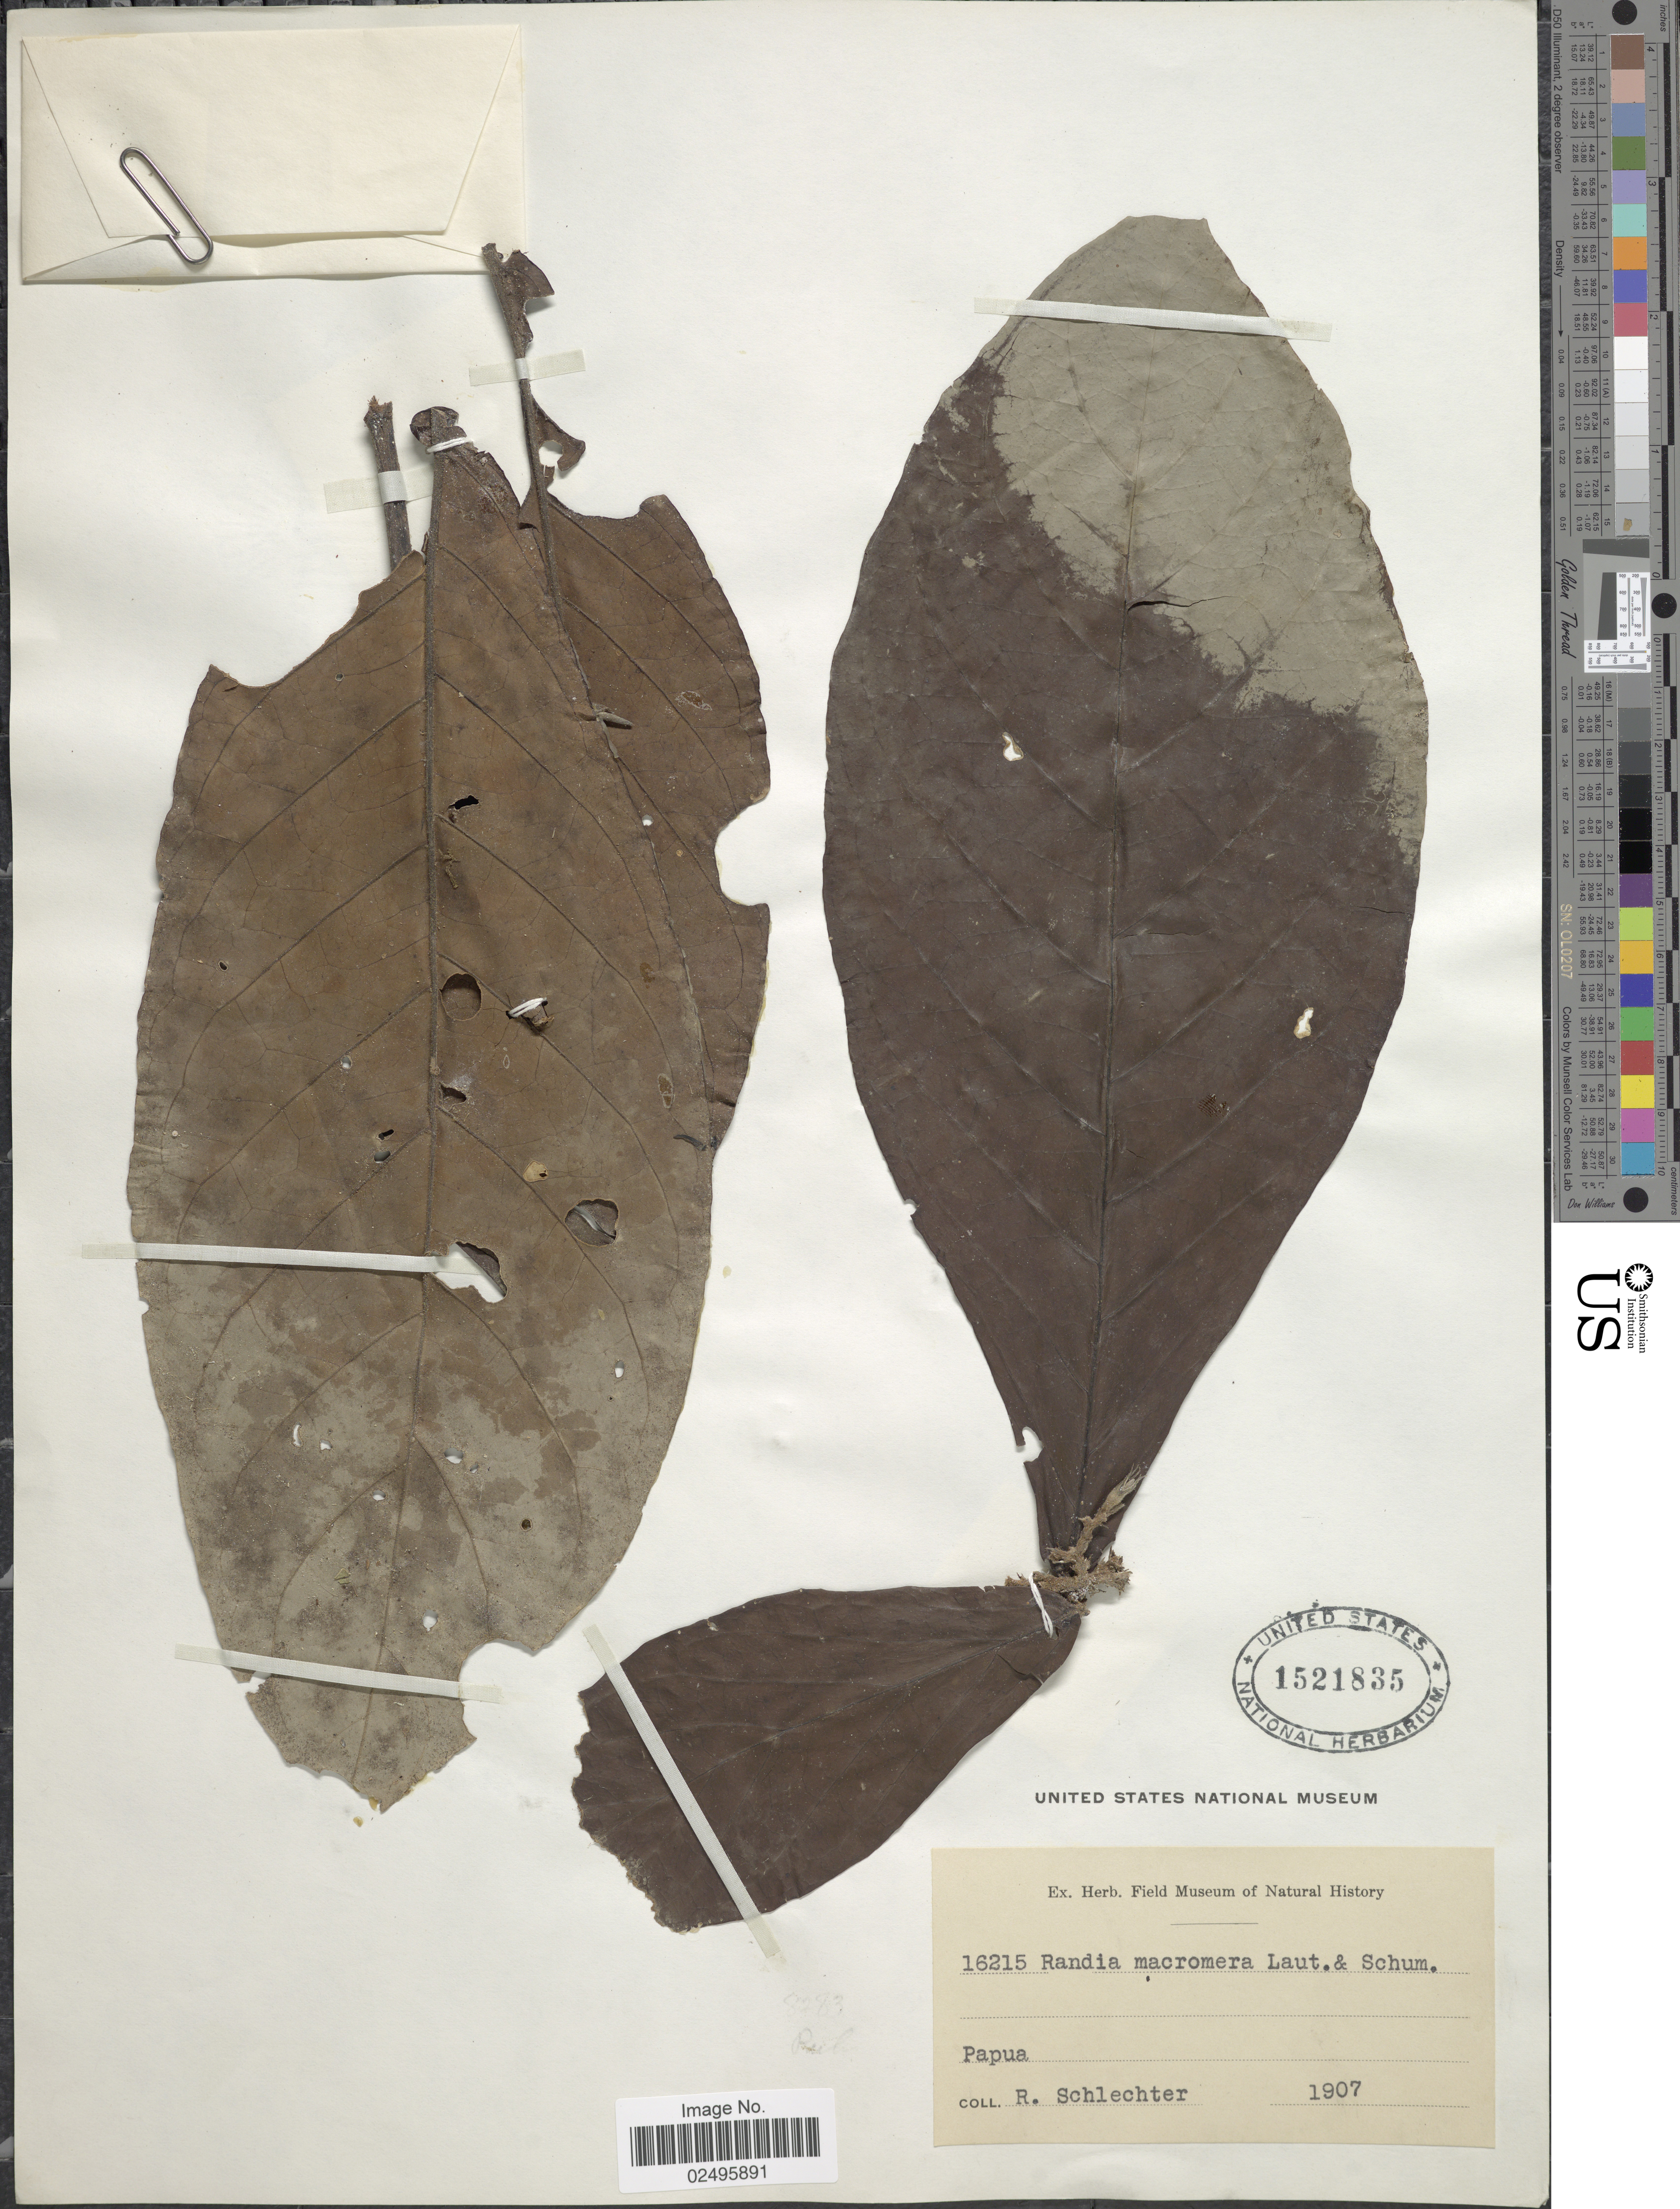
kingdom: Plantae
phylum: Tracheophyta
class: Magnoliopsida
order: Gentianales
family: Rubiaceae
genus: Rothmannia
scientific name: Rothmannia macromera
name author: (Lauterb. & K. Schum.) Fagerl.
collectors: F. R. R. Schlechter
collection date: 1907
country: Papua New Guinea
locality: Papua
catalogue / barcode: US 1521835